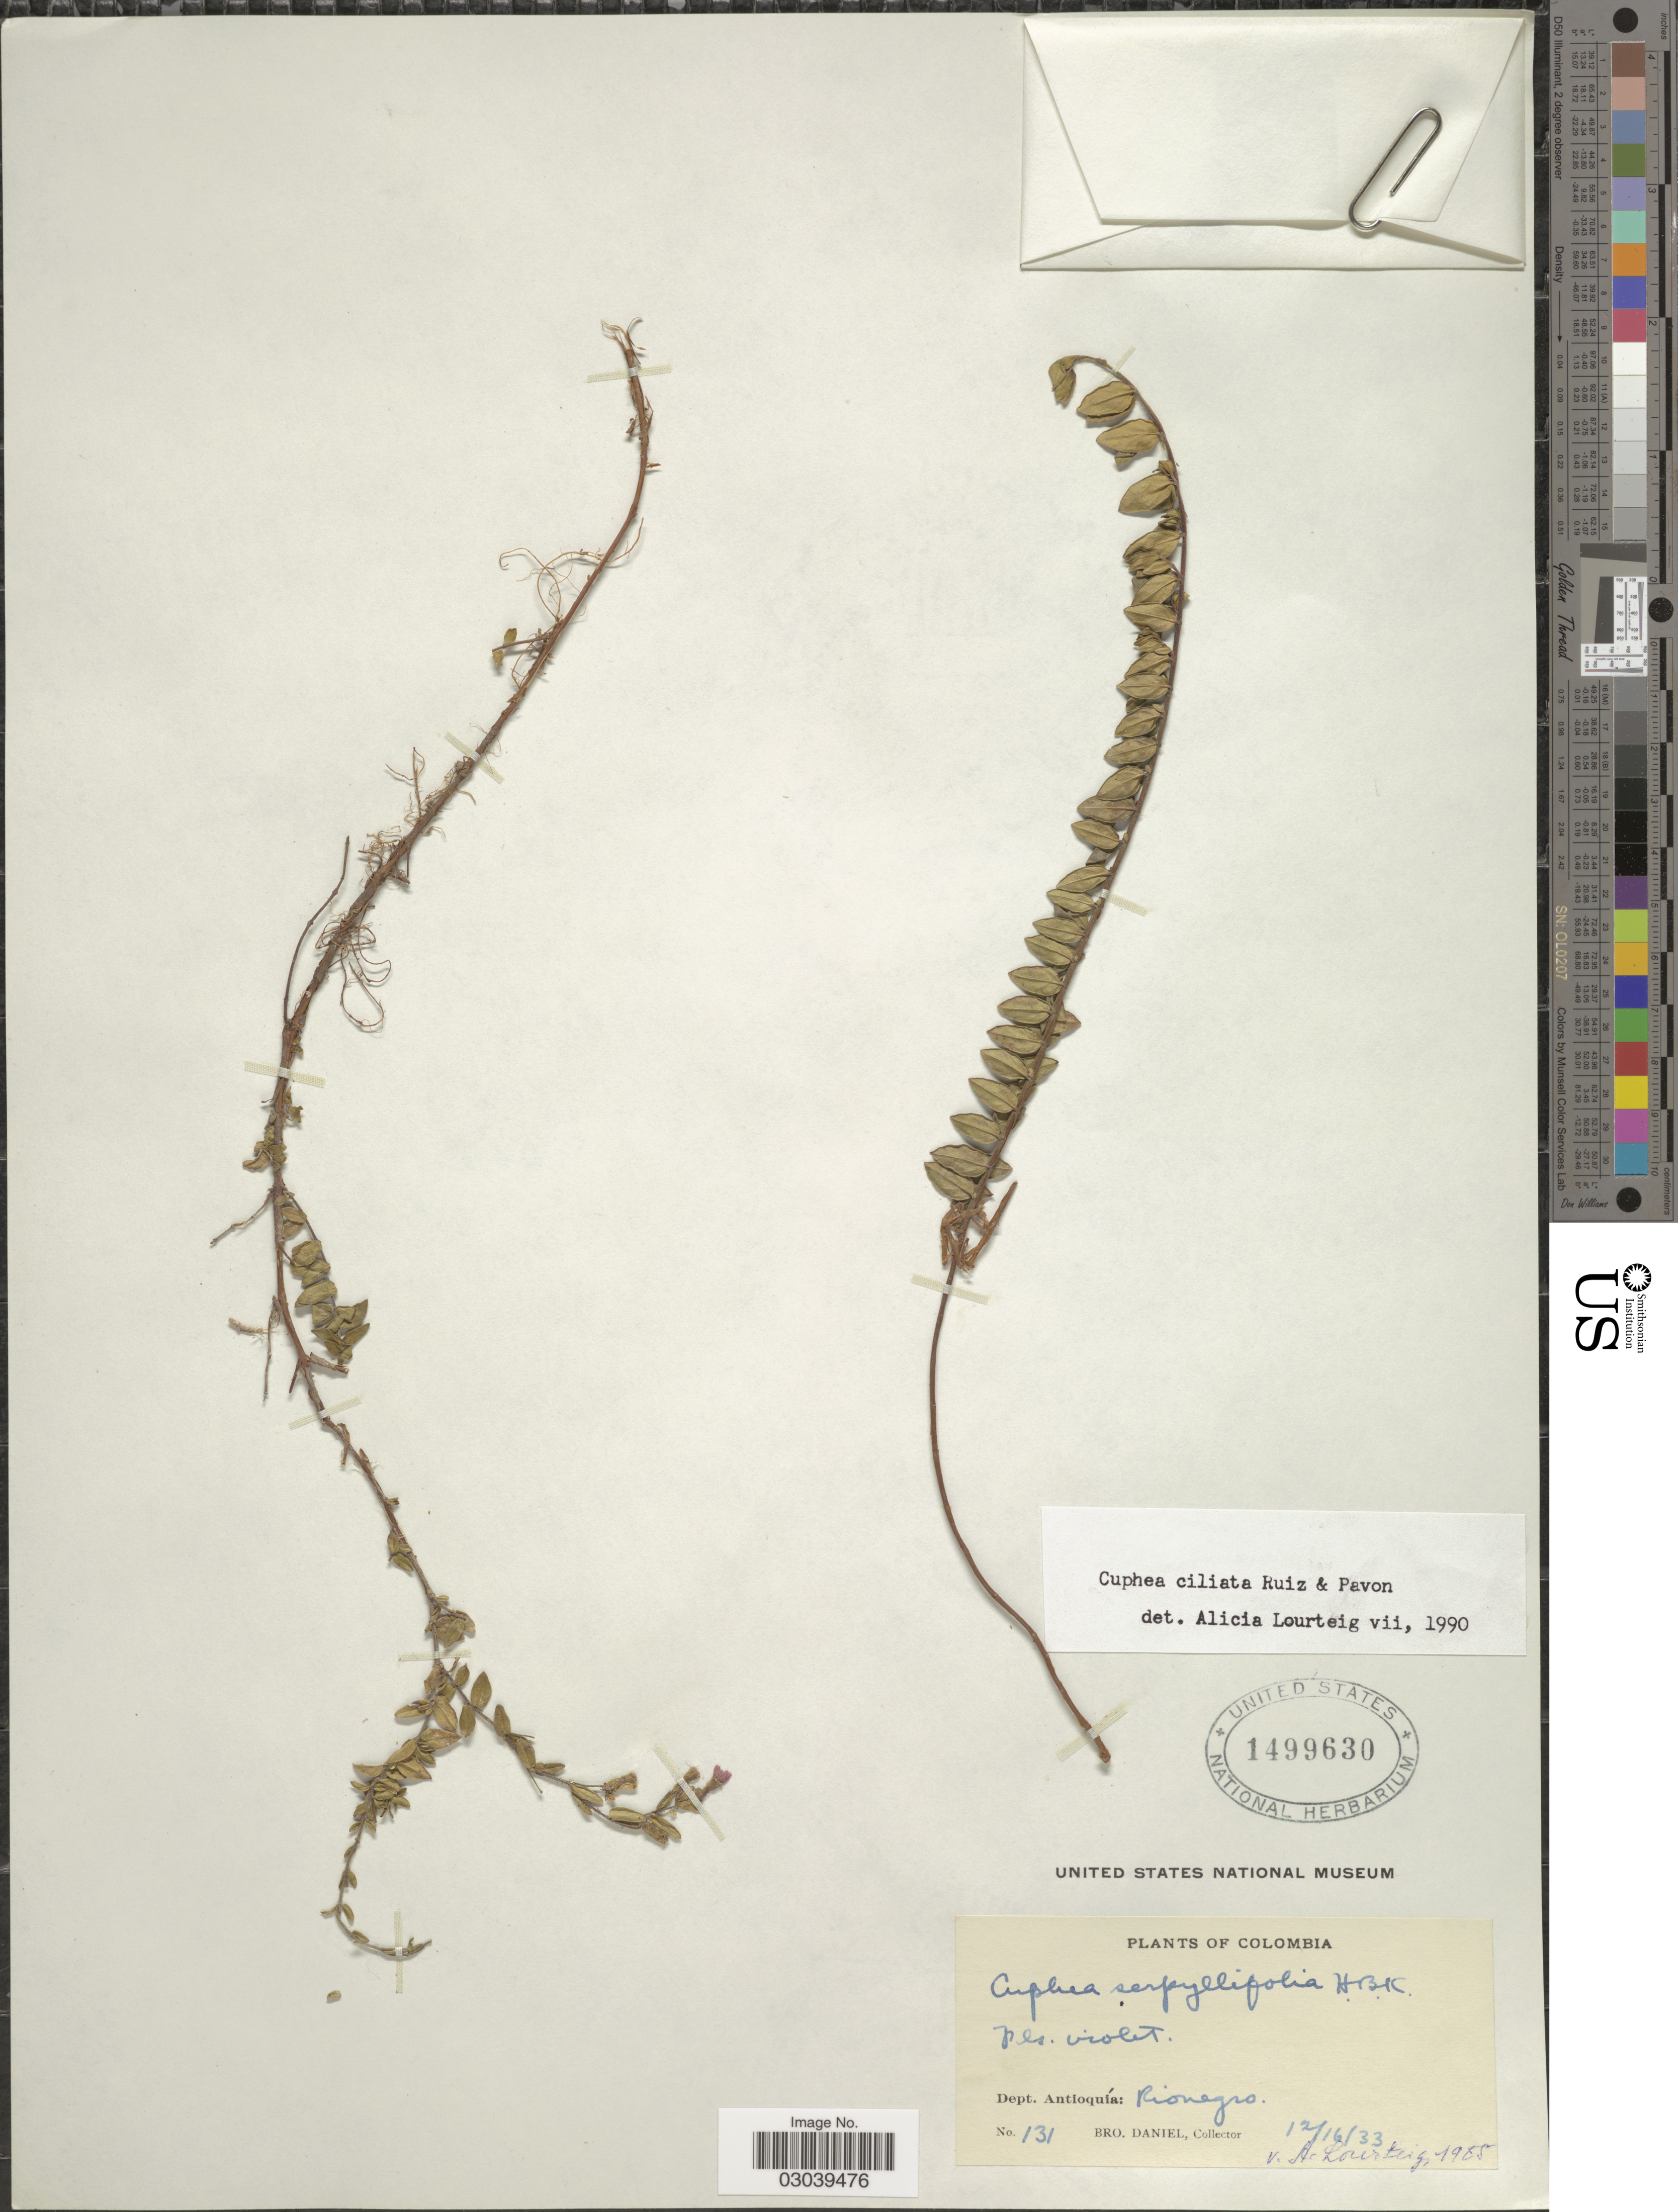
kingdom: Plantae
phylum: Tracheophyta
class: Magnoliopsida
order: Myrtales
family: Lythraceae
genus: Cuphea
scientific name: Cuphea ciliata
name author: Ruiz & Pav.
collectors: Bro. Daniel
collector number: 131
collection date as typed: Transcribed d/m/y: 16/12/33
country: Colombia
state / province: Antioquia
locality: Dept. Antioquía: Rionegro.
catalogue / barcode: US 1499630